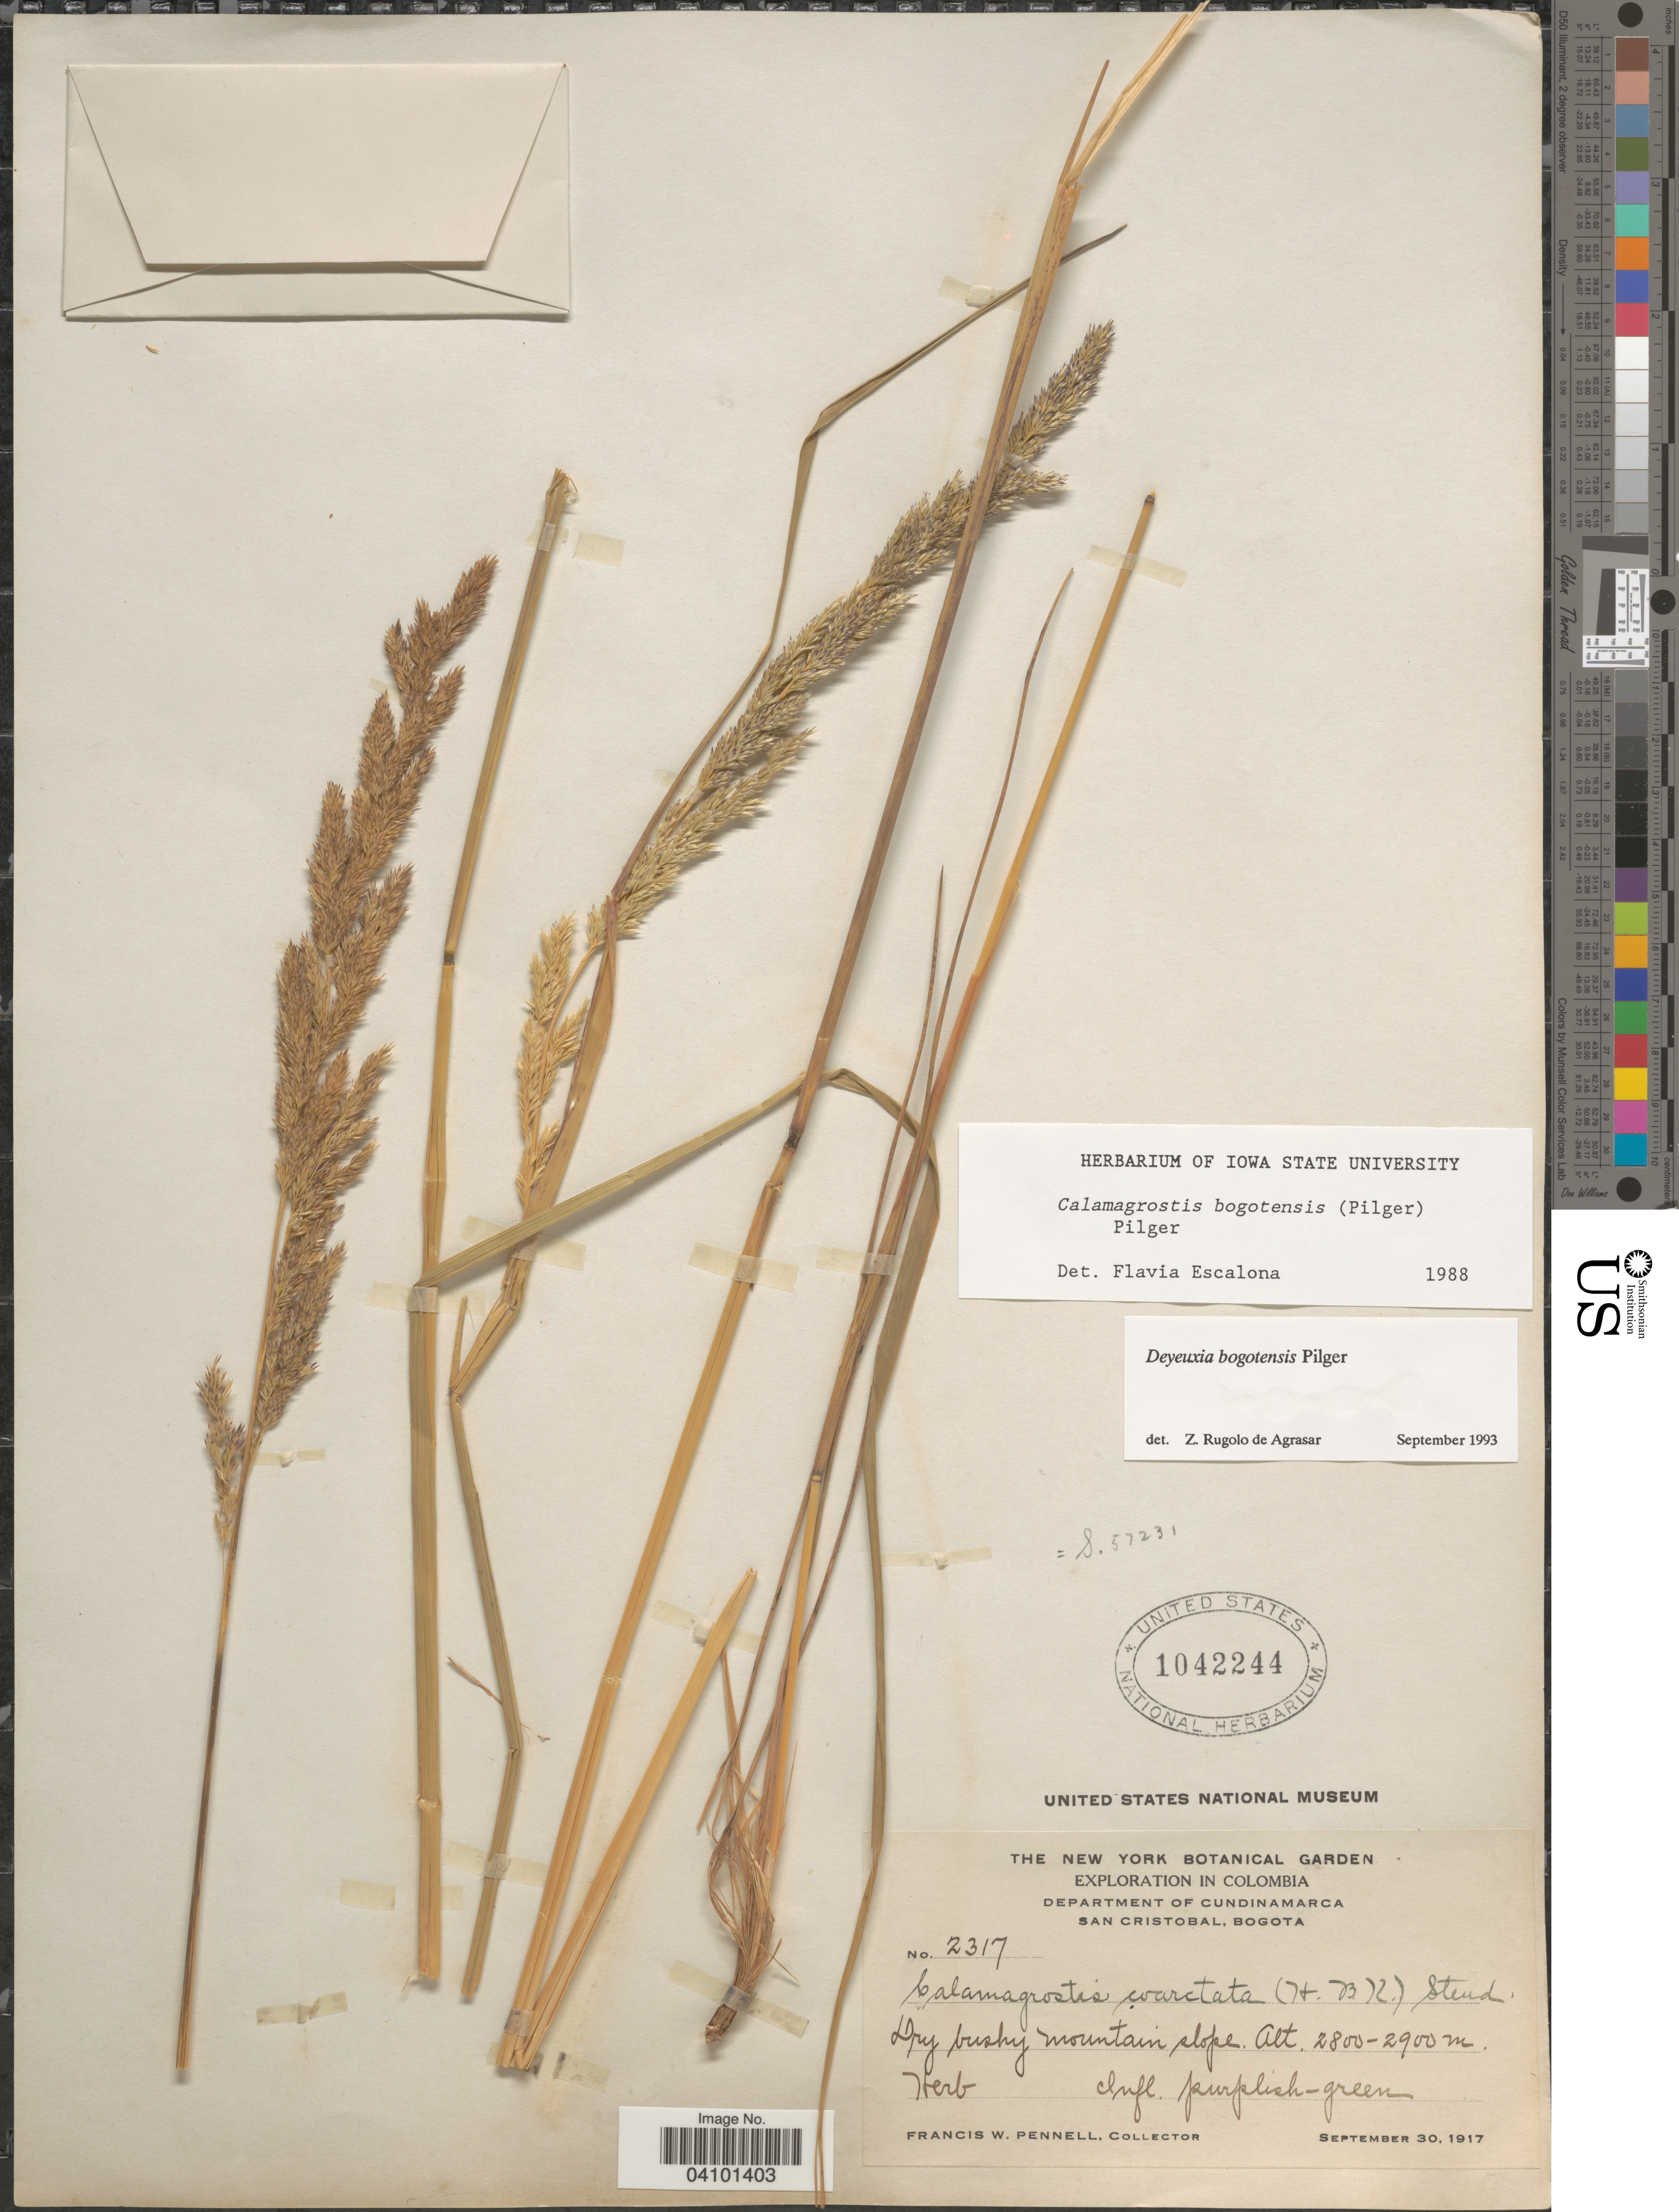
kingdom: Plantae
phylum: Tracheophyta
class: Liliopsida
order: Poales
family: Poaceae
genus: Calamagrostis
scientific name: Calamagrostis bogotensis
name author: (Pilg.) Pilg.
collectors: F. W. Pennell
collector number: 2317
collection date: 1917-09-30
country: Colombia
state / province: Cundinamarca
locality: Exploration in Colombia. Department of Cundinamarca. San Cristobal, Bogota.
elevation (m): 2800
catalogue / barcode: US 1042244